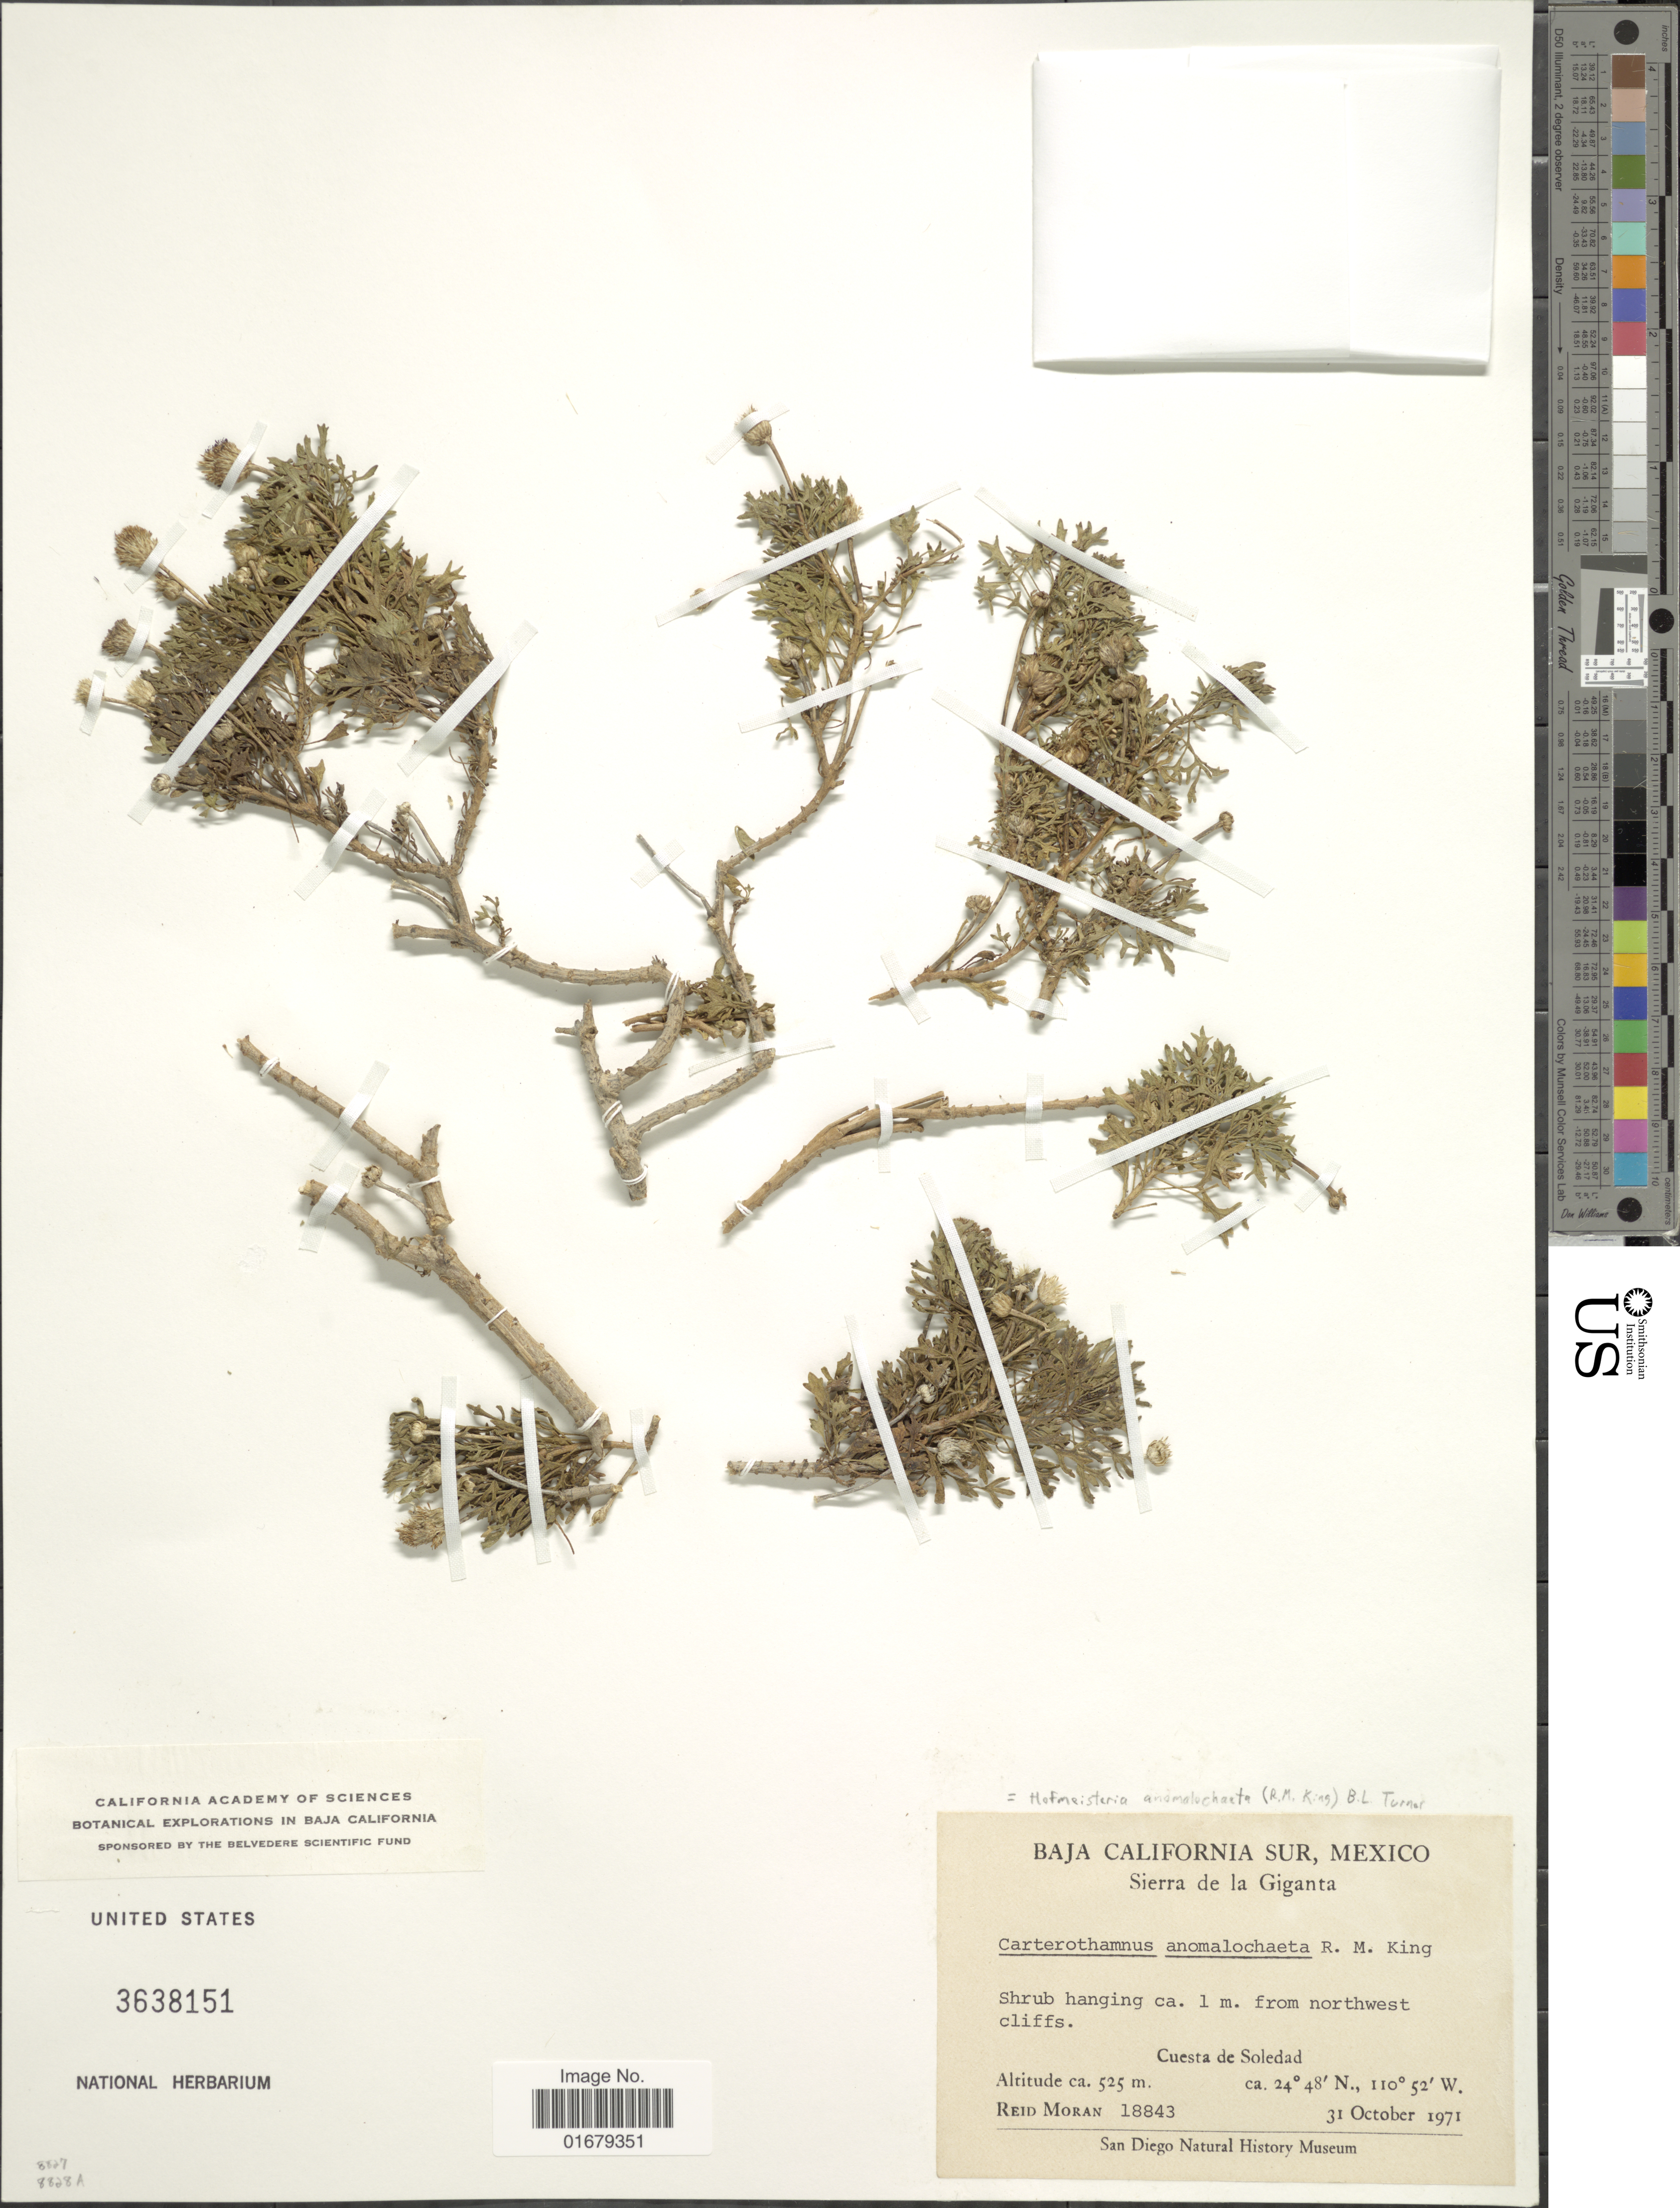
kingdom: Plantae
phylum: Tracheophyta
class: Magnoliopsida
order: Asterales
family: Asteraceae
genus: Carterothamnus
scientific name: Carterothamnus anomalochaeta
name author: R.M. King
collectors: R. V. Moran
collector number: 18843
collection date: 1971-10-31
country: Mexico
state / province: Baja California Sur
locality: Sierra de la Giganta, Shrub hanging ca. 1 m from northwest cliffs, Cuesta de Soledad.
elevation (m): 525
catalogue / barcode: US 3638151